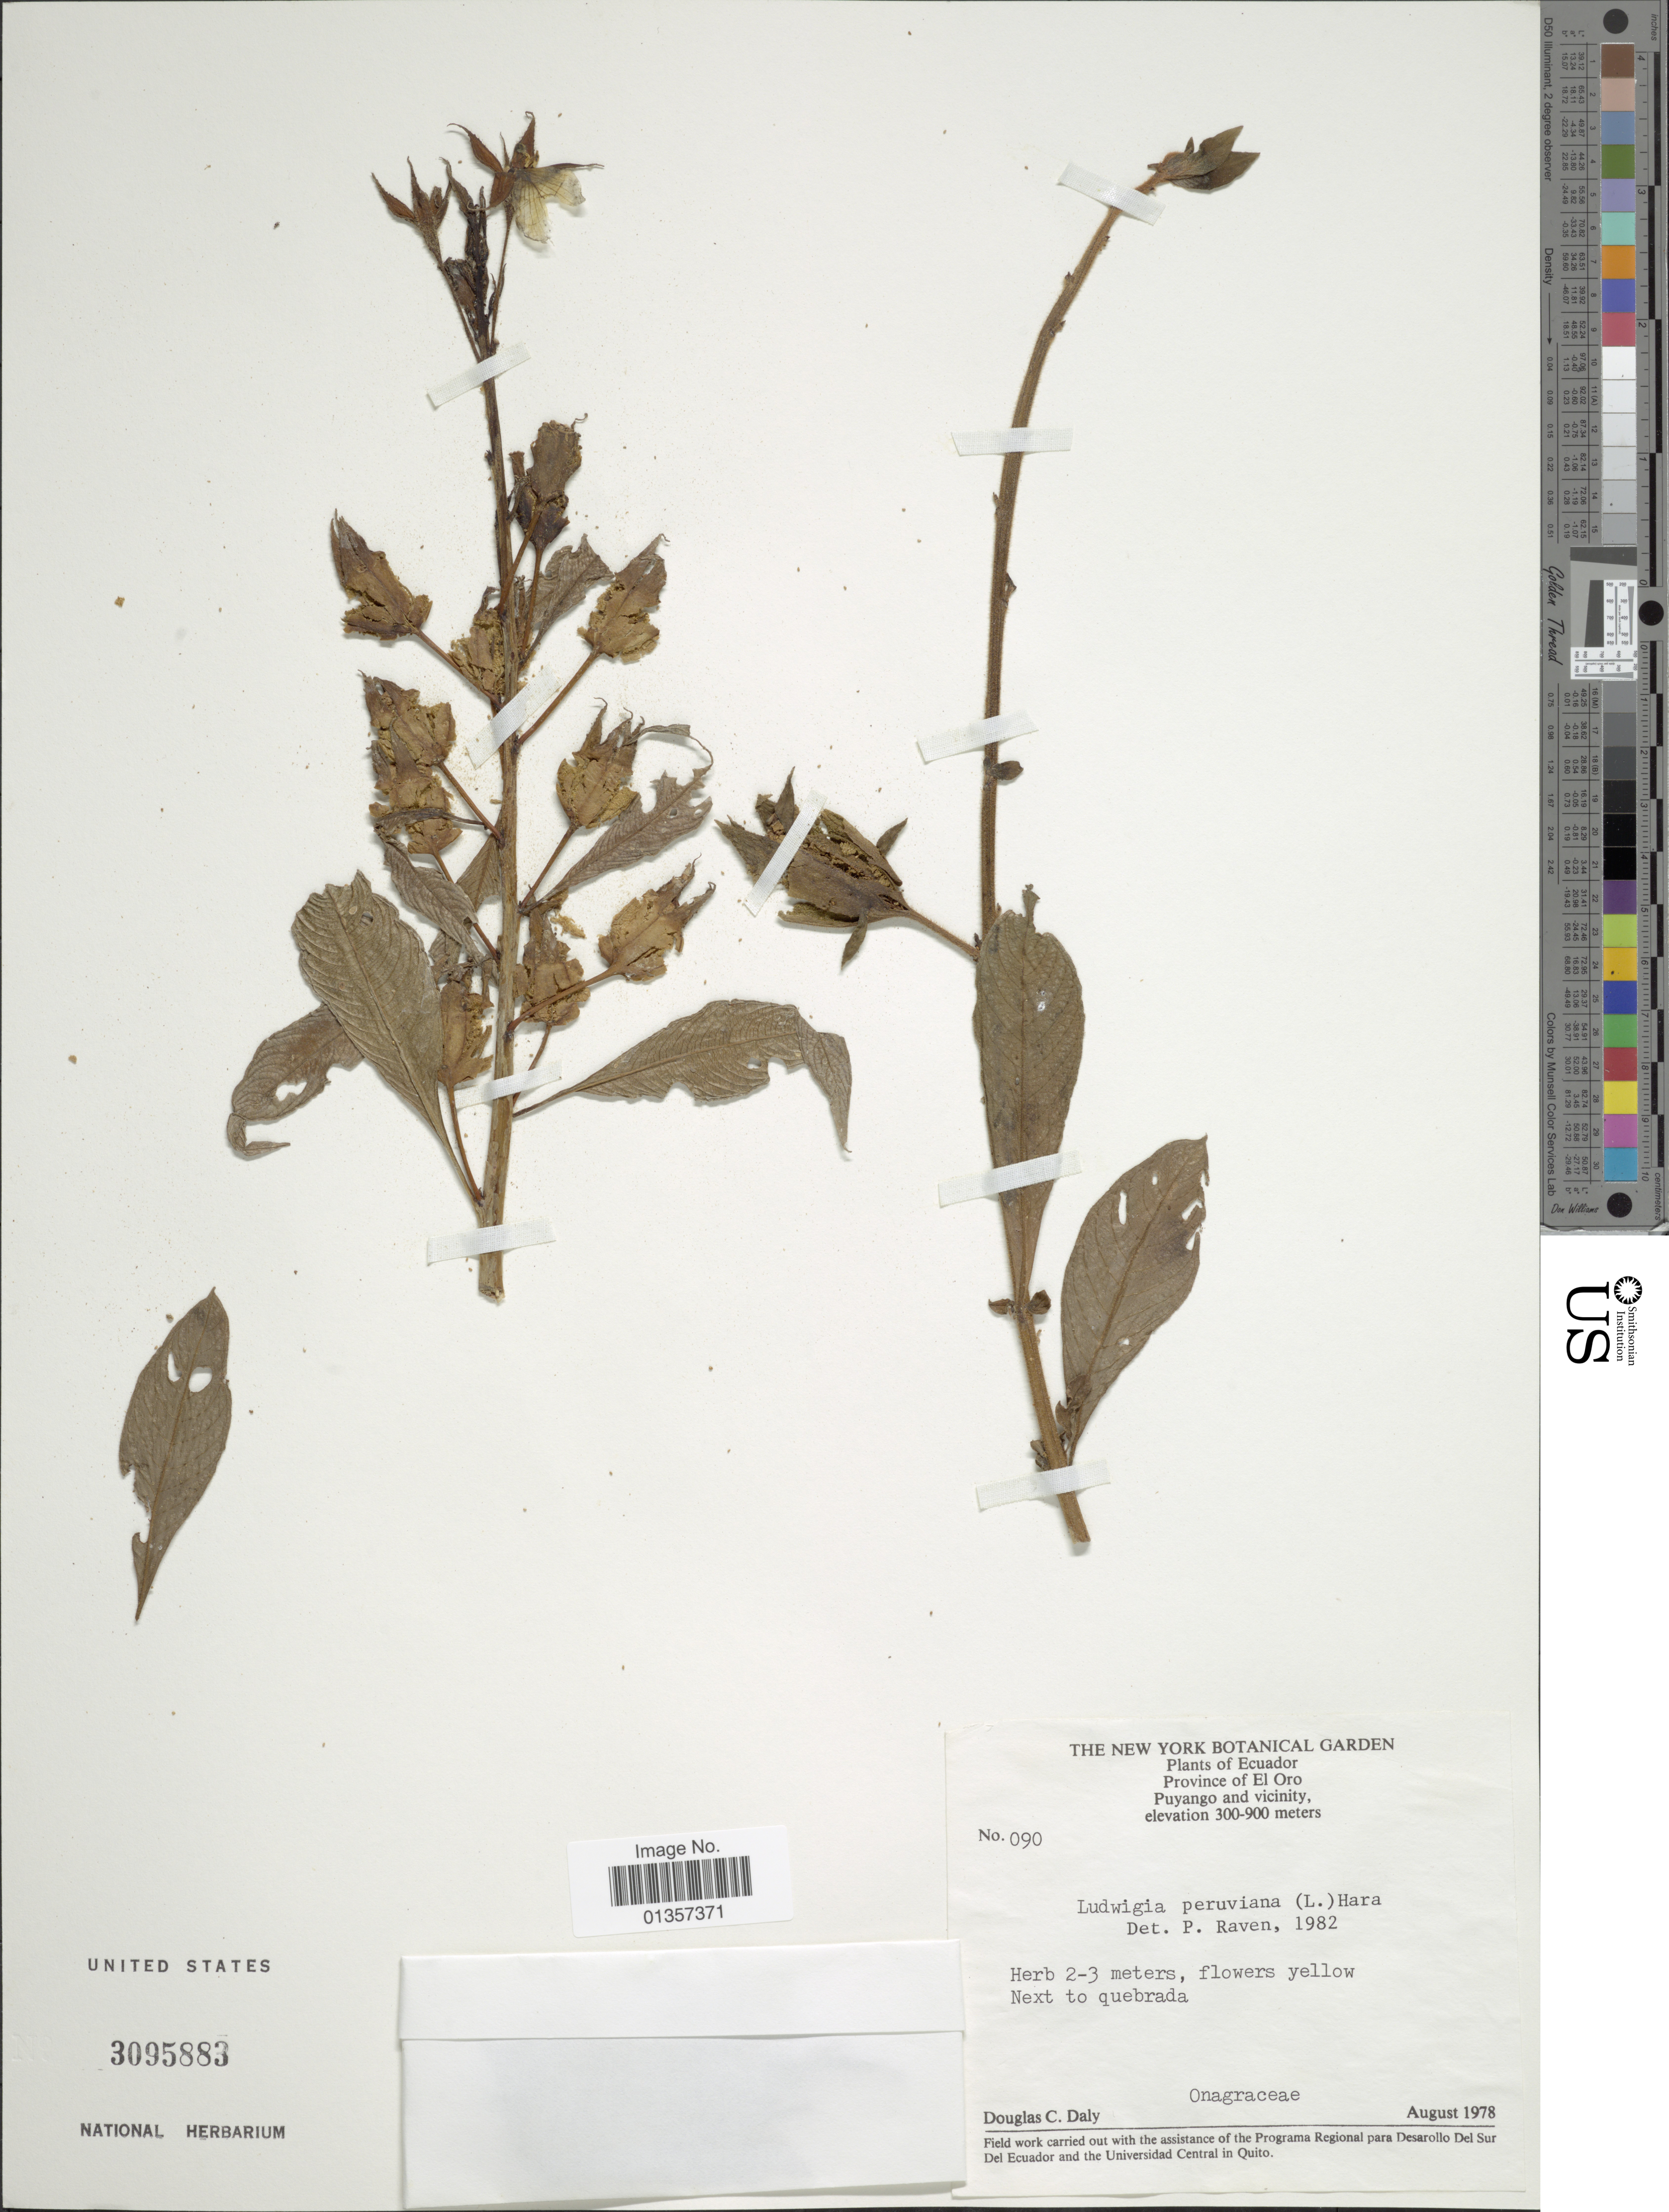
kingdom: Plantae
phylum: Tracheophyta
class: Magnoliopsida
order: Myrtales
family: Onagraceae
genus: Ludwigia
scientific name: Ludwigia peruviana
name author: (L.) H. Hara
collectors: D. C. Daly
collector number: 090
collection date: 1978-08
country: Ecuador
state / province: El Oro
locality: Puyango and vicinity, next to quebrada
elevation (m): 300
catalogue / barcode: US 3095883